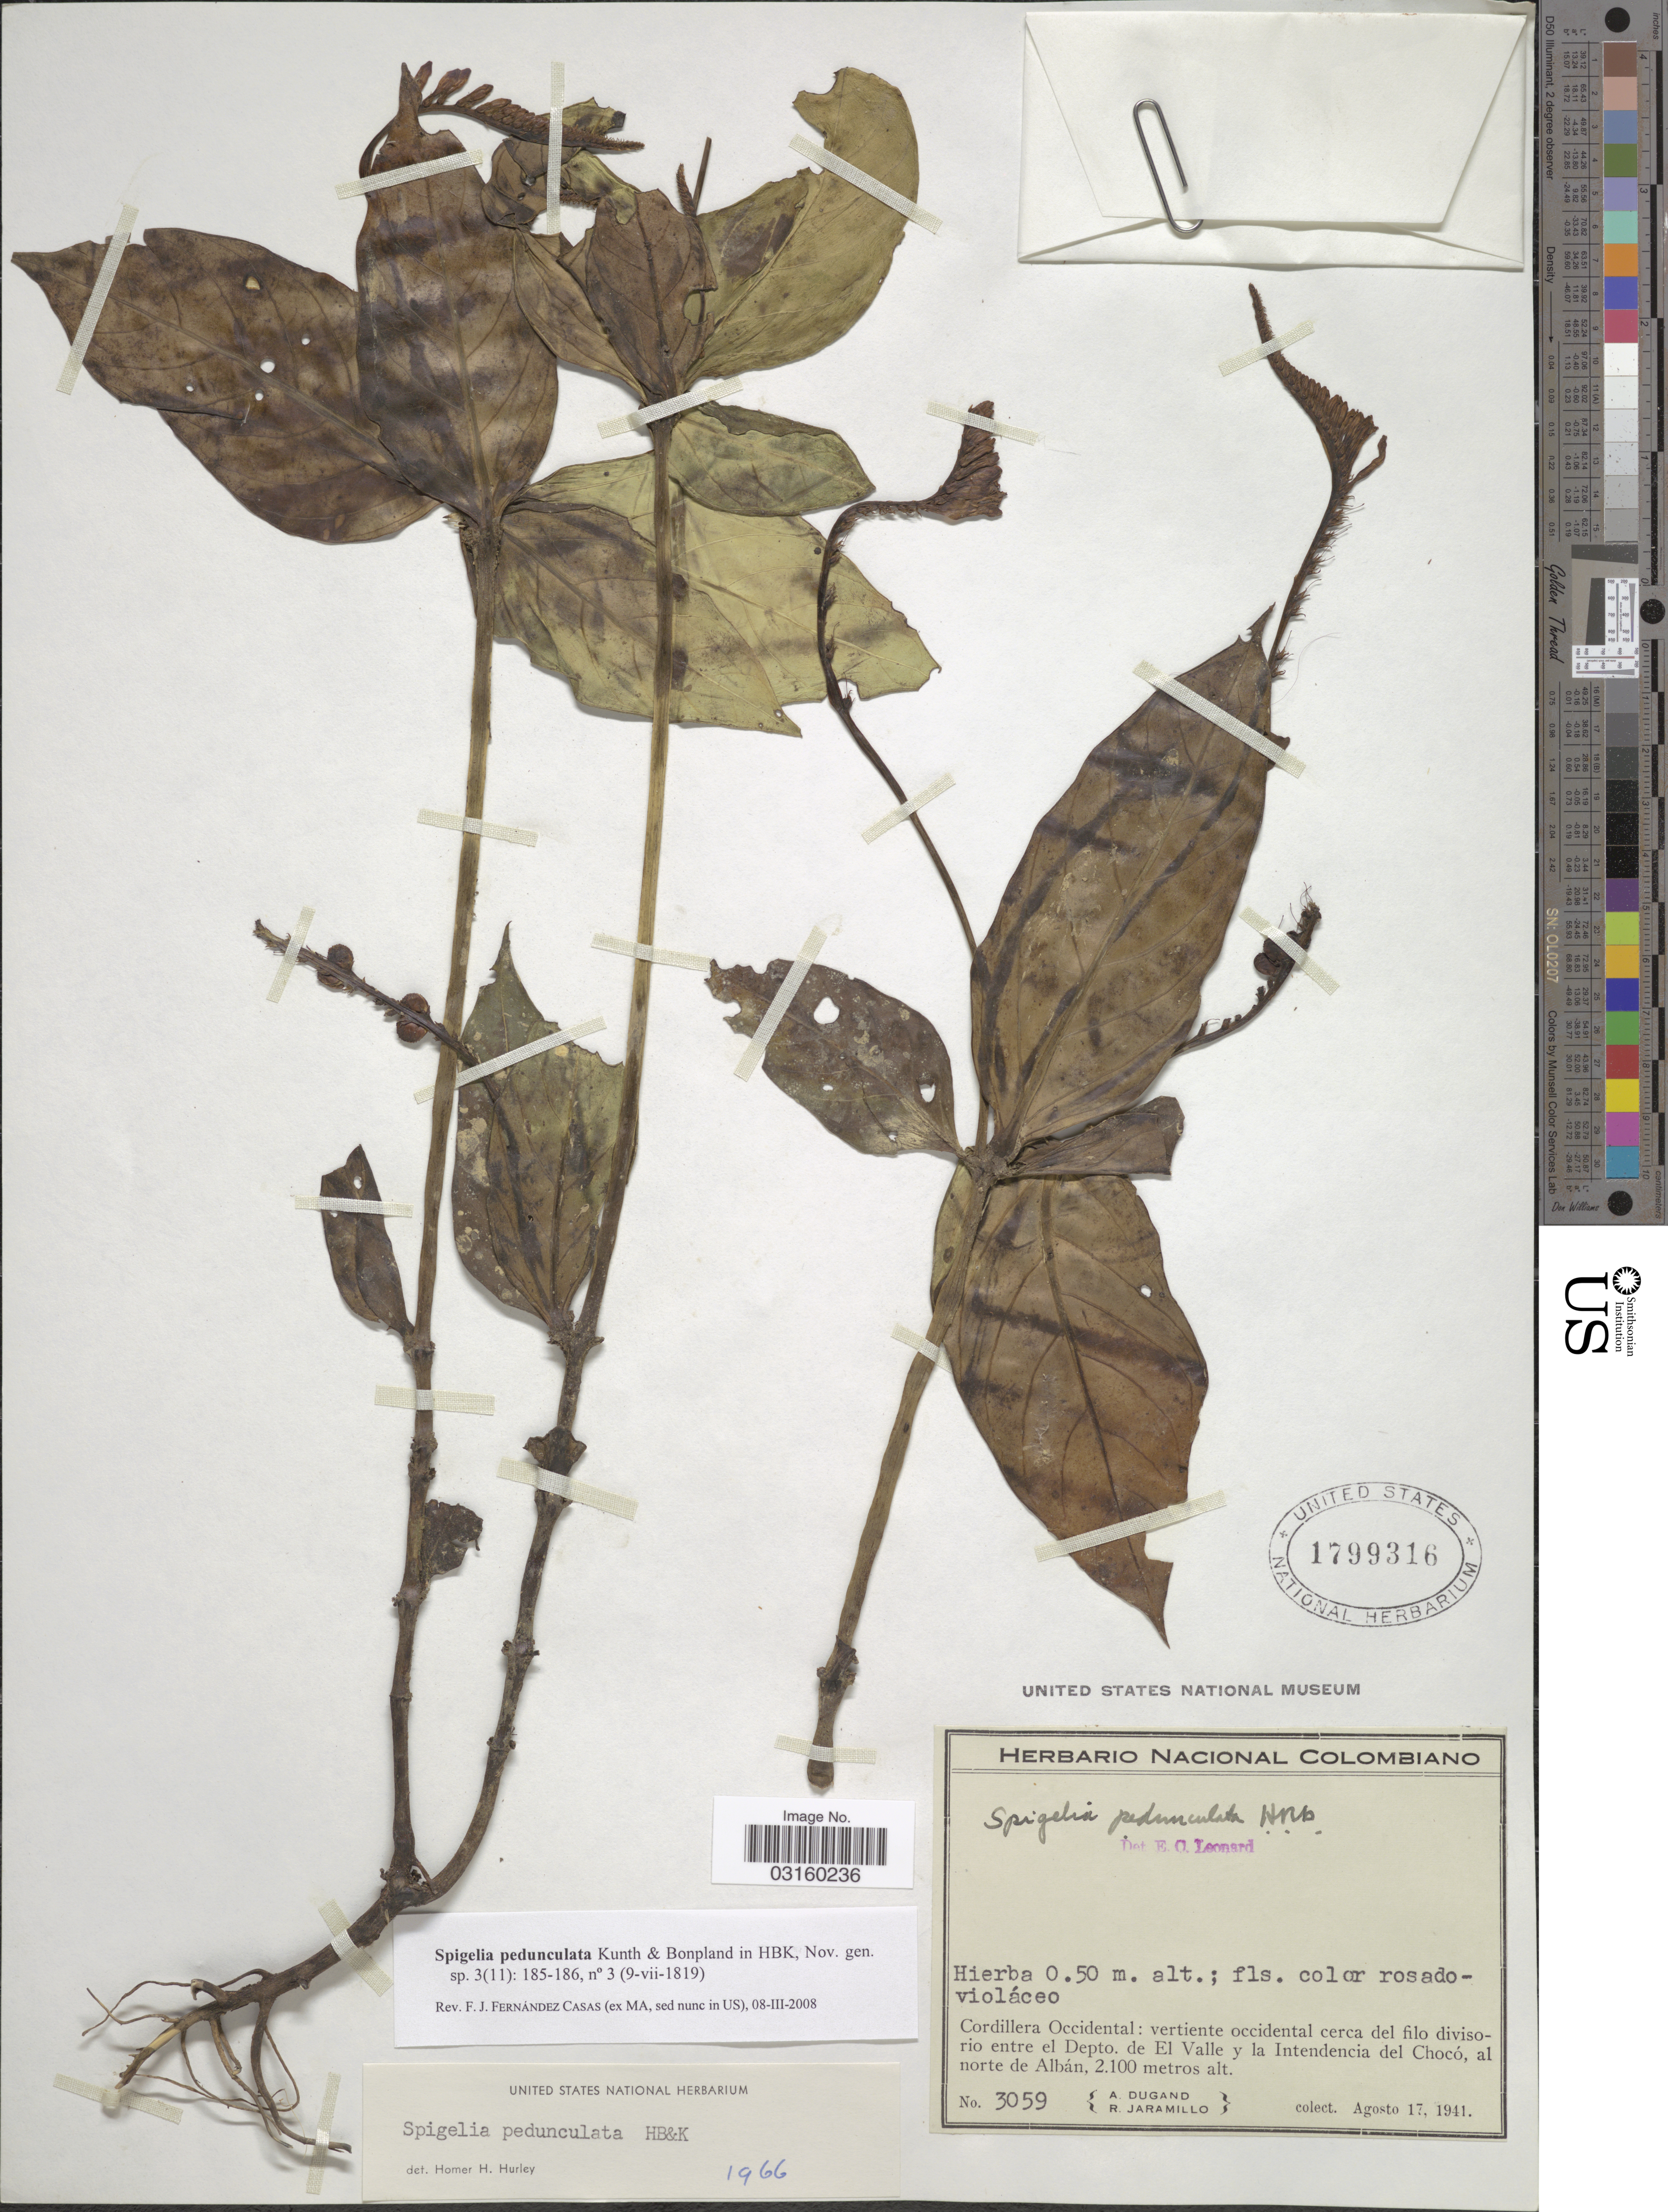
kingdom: Plantae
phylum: Tracheophyta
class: Magnoliopsida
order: Gentianales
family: Loganiaceae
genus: Spigelia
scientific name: Spigelia pedunculata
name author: Kunth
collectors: A. Dugand & R. Jaramillo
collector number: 3059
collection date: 1941-08-17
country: Colombia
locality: Cordillera Occidental: vertiente occidental cerca del filo divisorio entre el Depto. de El Valle y la Intendencia el Chocó, al norte de Albán.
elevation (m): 2100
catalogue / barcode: US 1799316